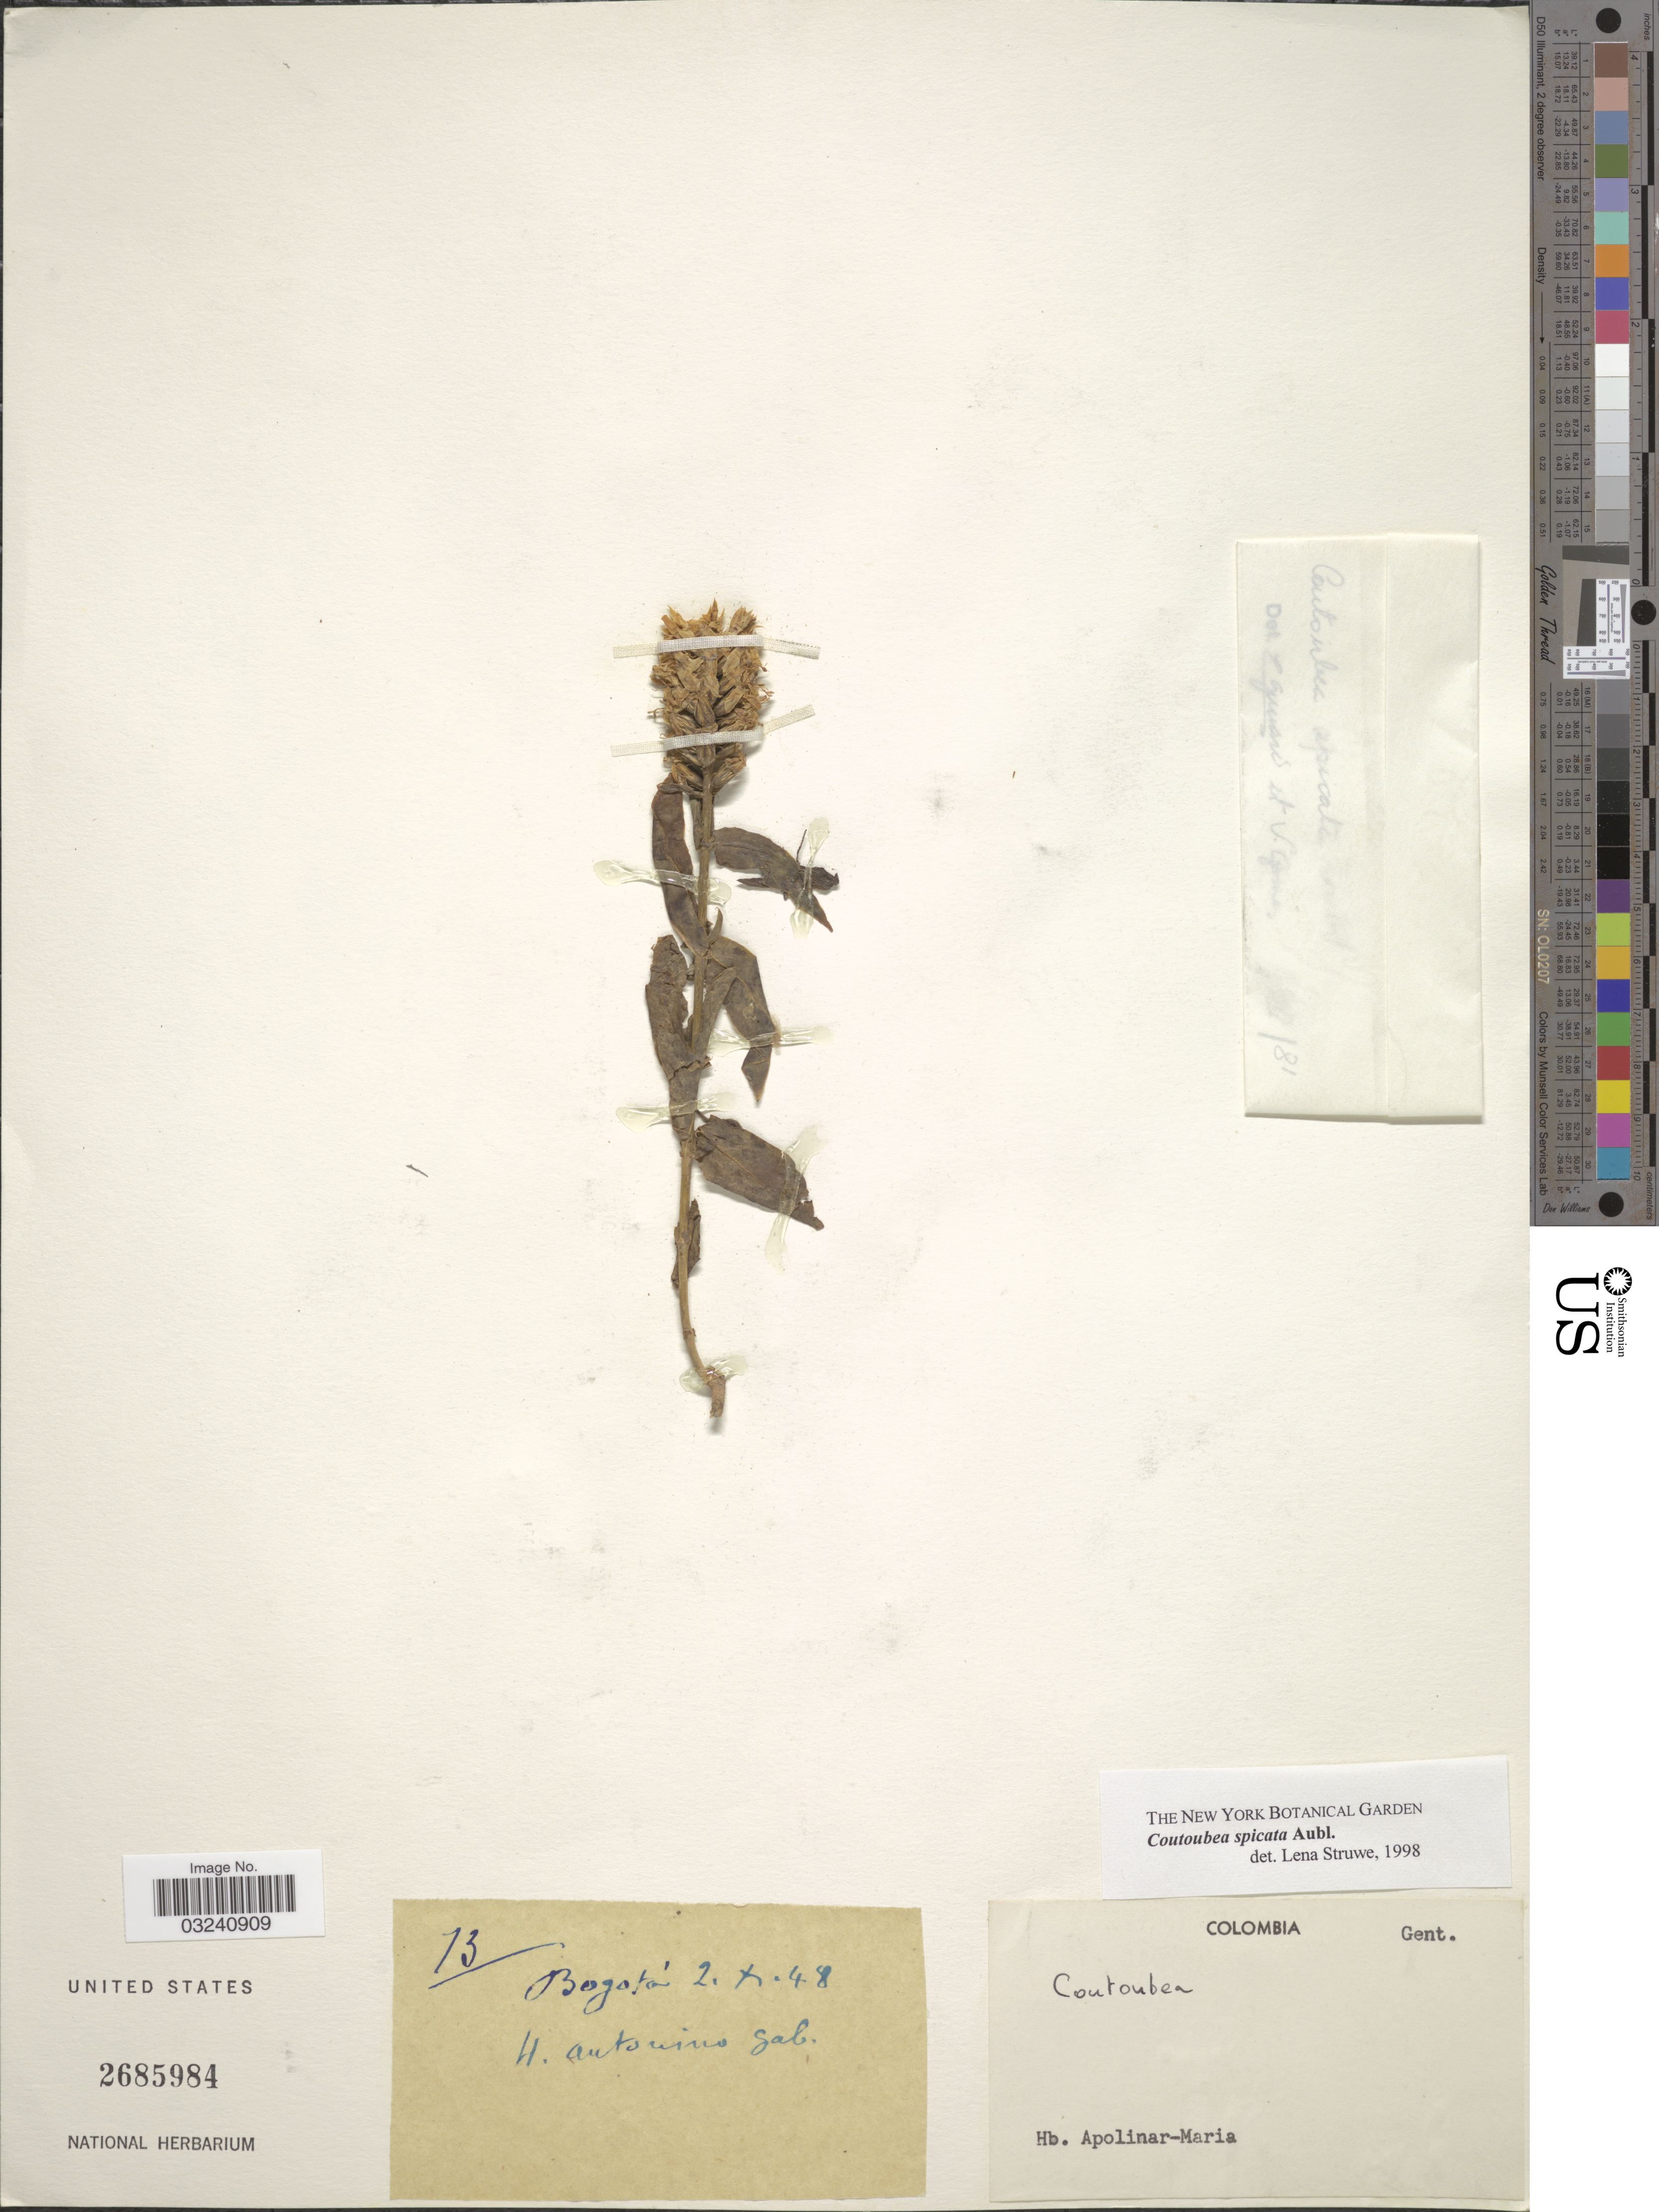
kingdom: Plantae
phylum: Tracheophyta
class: Magnoliopsida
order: Gentianales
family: Gentianaceae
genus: Coutoubea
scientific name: Coutoubea spicata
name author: Aubl.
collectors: B. Apolinar-Maria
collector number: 13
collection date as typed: Transcribed d/m/y: 2/10/48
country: Colombia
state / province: Bogota D.C.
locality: Bogotá.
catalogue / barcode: US 2685984